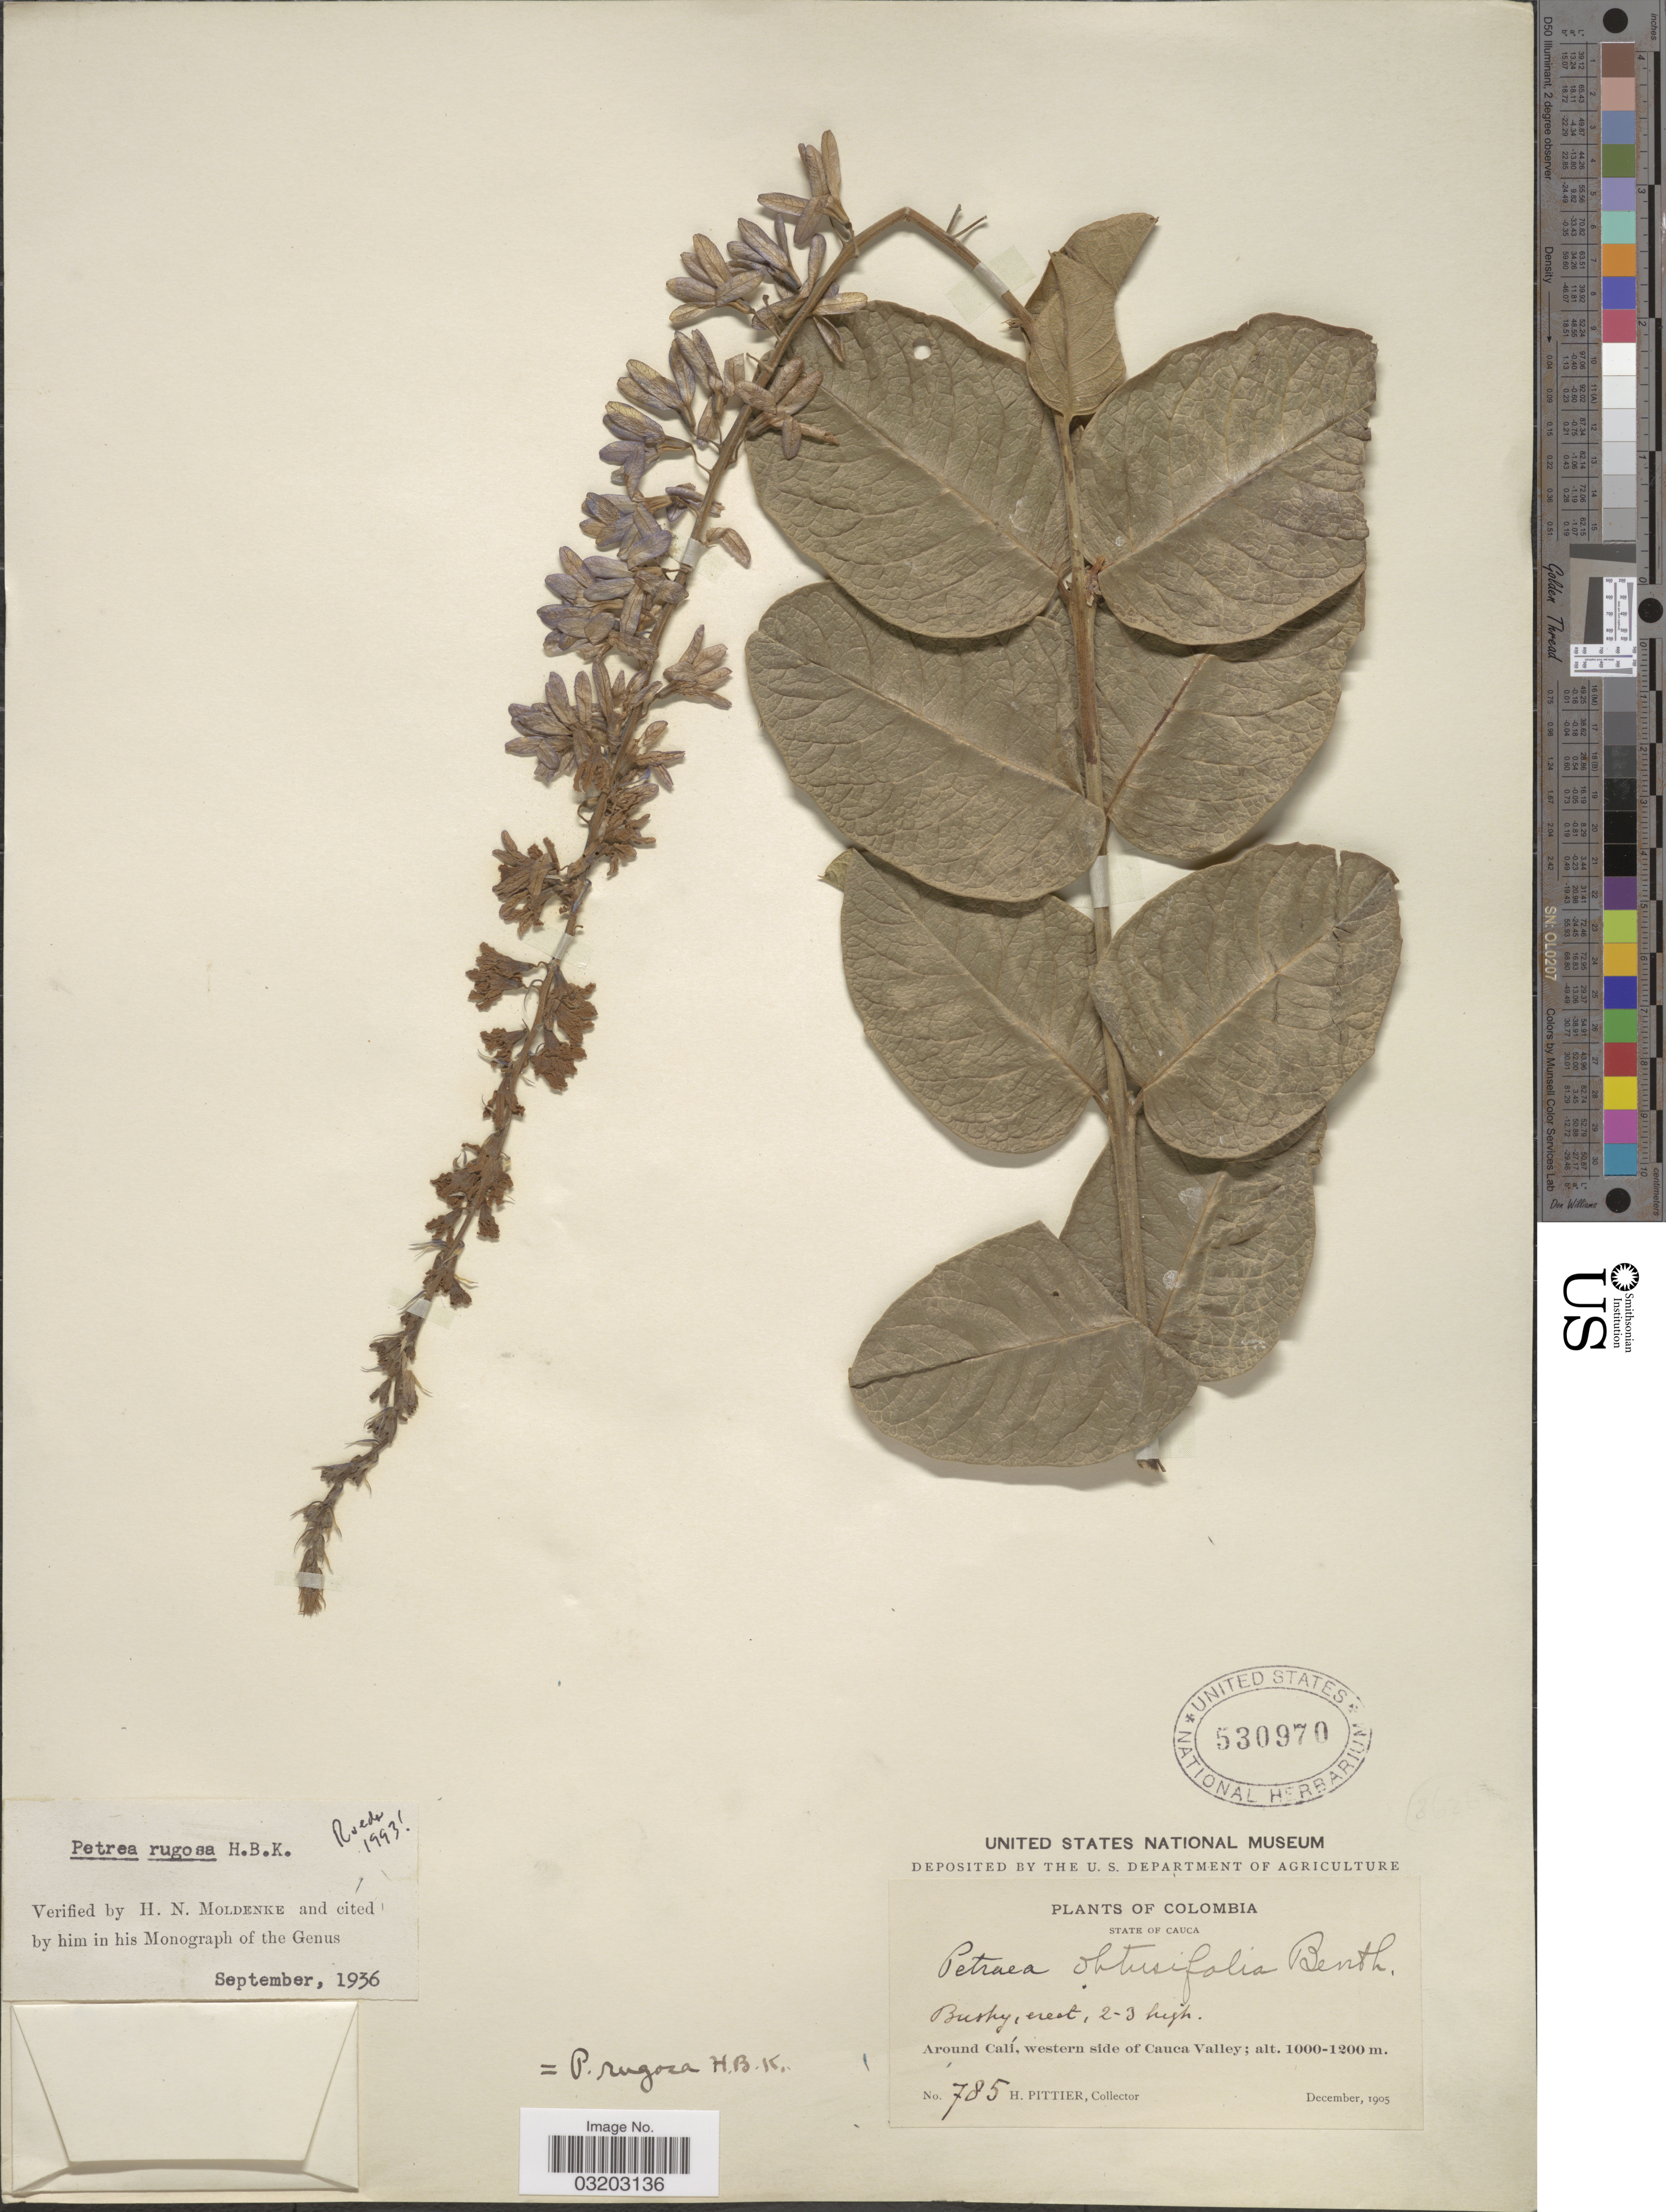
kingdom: Plantae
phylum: Tracheophyta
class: Magnoliopsida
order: Lamiales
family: Verbenaceae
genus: Petrea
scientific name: Petrea rugosa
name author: Kunth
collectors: H. F. Pittier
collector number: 785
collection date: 1905-12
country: Colombia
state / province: Cauca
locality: Around Calí, western side of Cauca Valley.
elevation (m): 1000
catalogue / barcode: US 530970